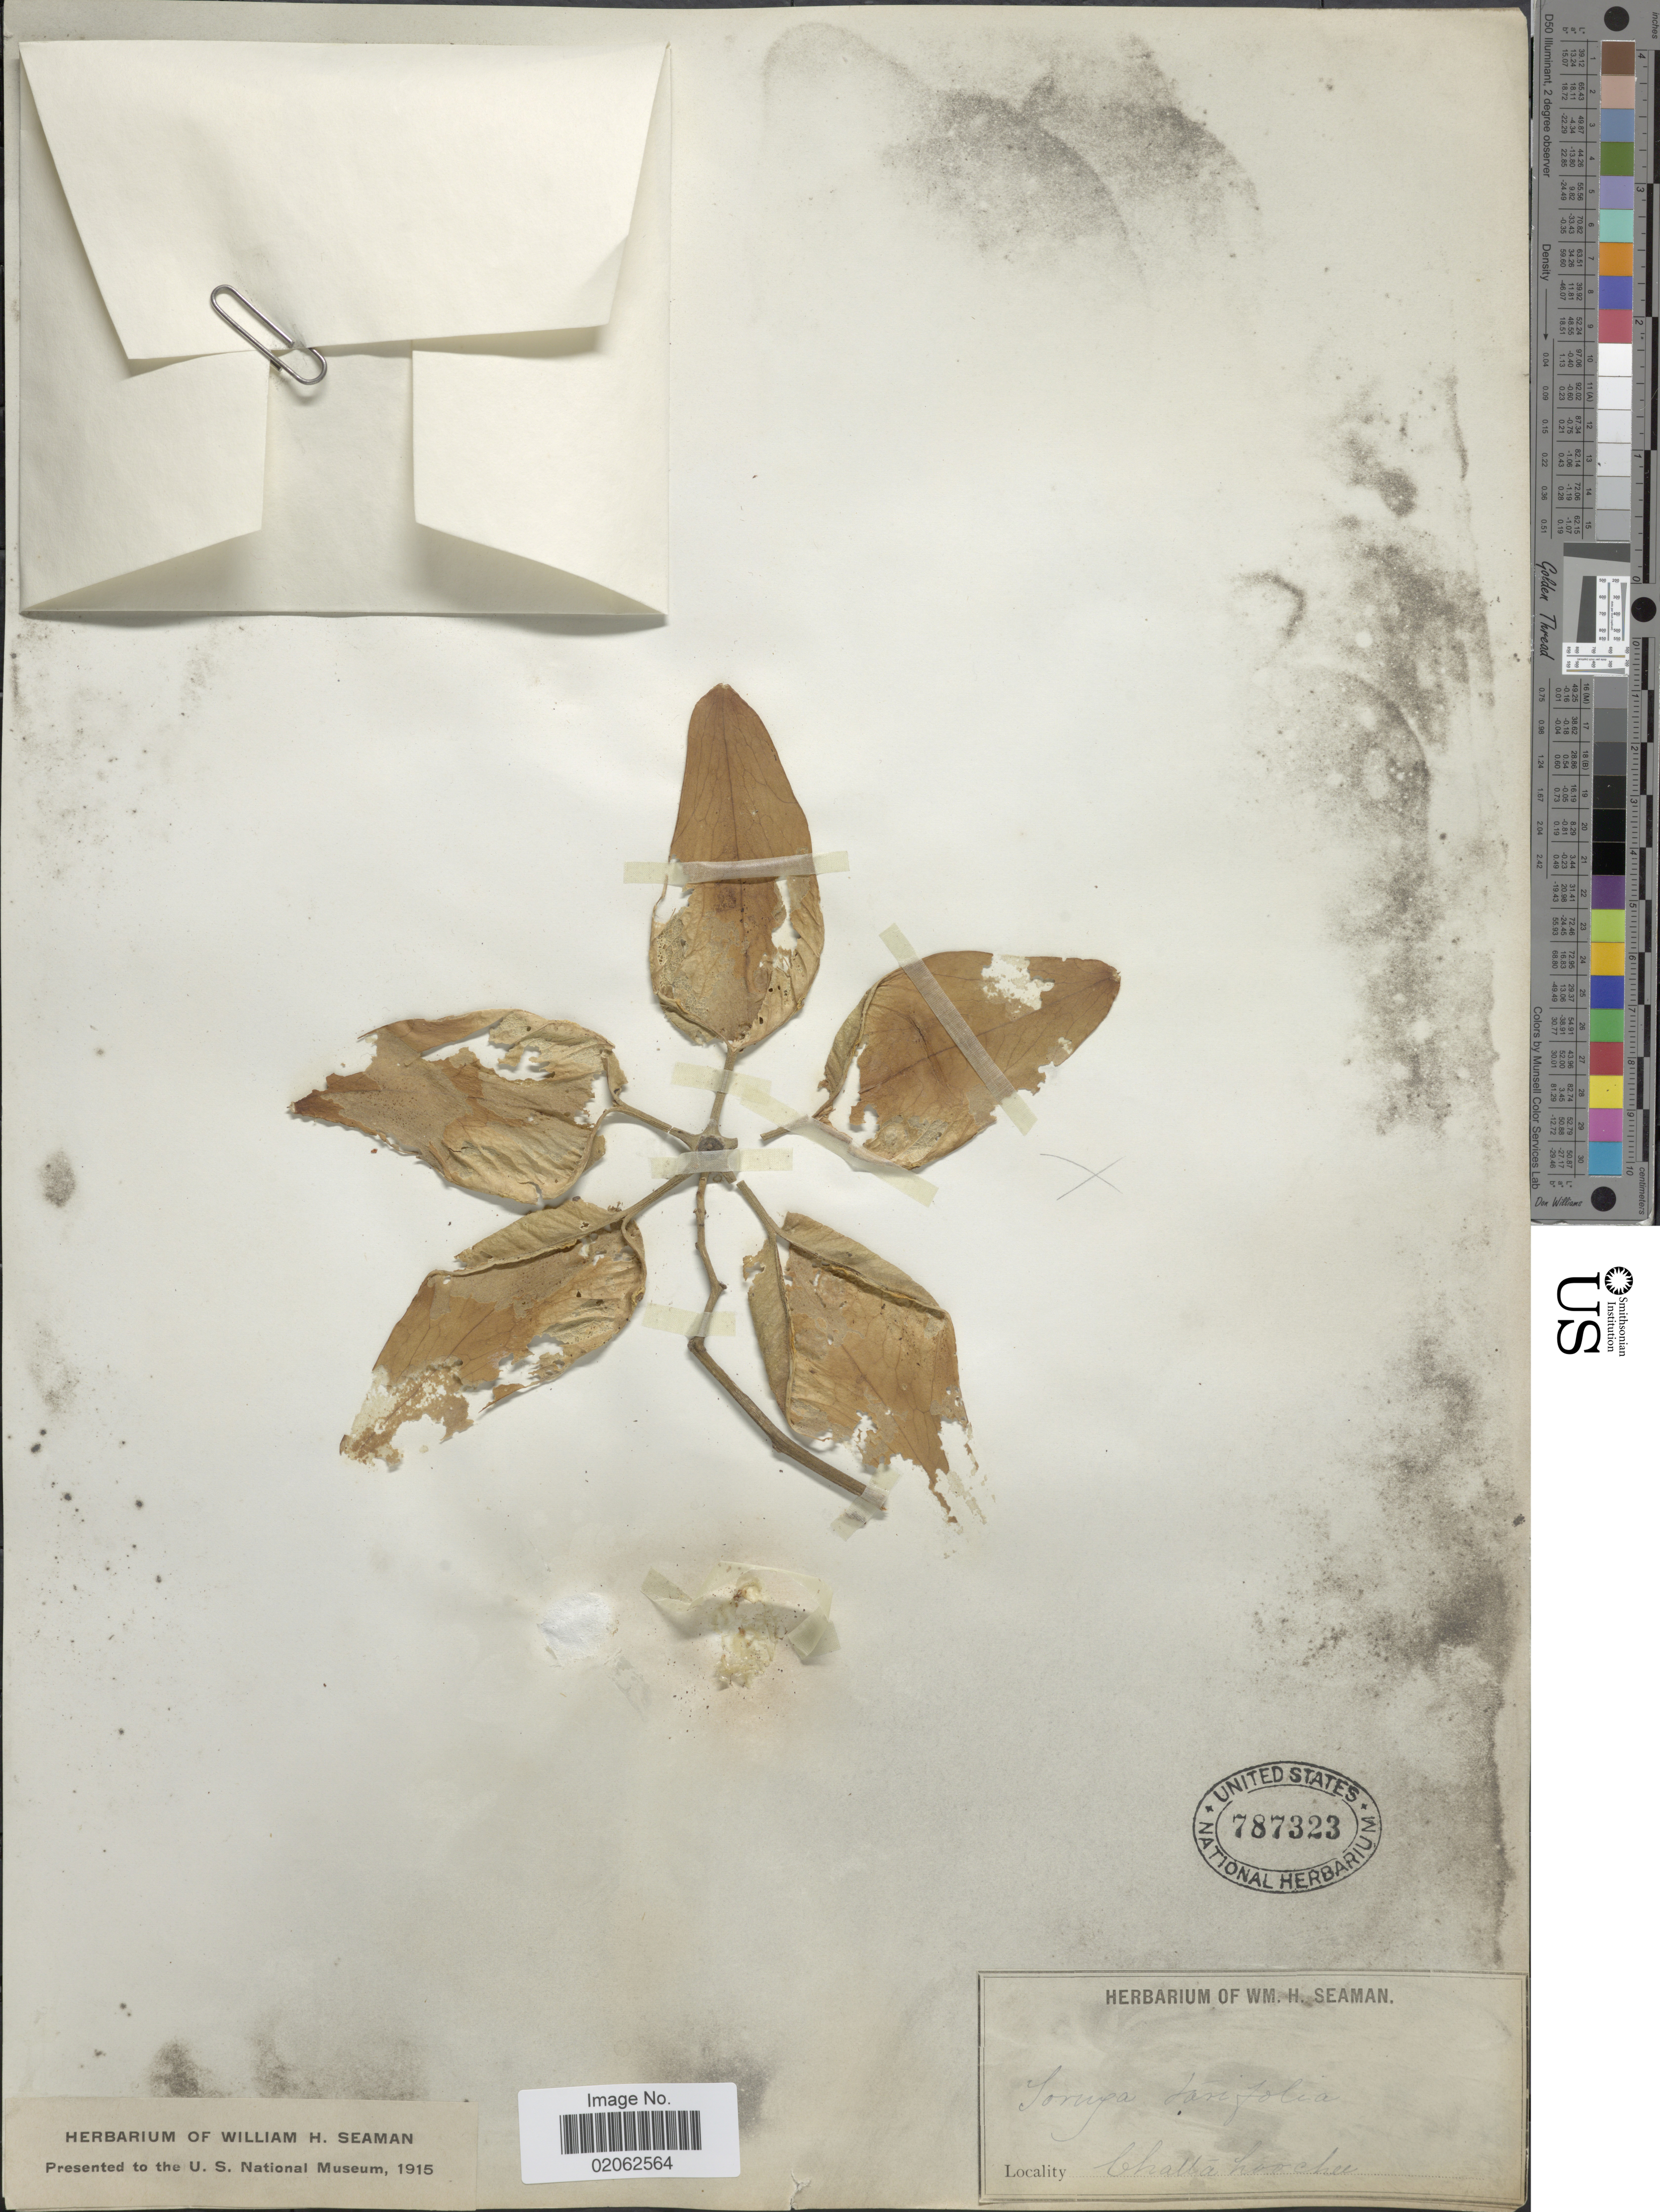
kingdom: Plantae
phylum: Tracheophyta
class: Pinopsida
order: Pinales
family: Taxaceae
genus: Torreya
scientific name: Torreya taxifolia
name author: Arn.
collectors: ex herb. Seaman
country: United States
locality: Chattahoochee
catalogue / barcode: US 787323